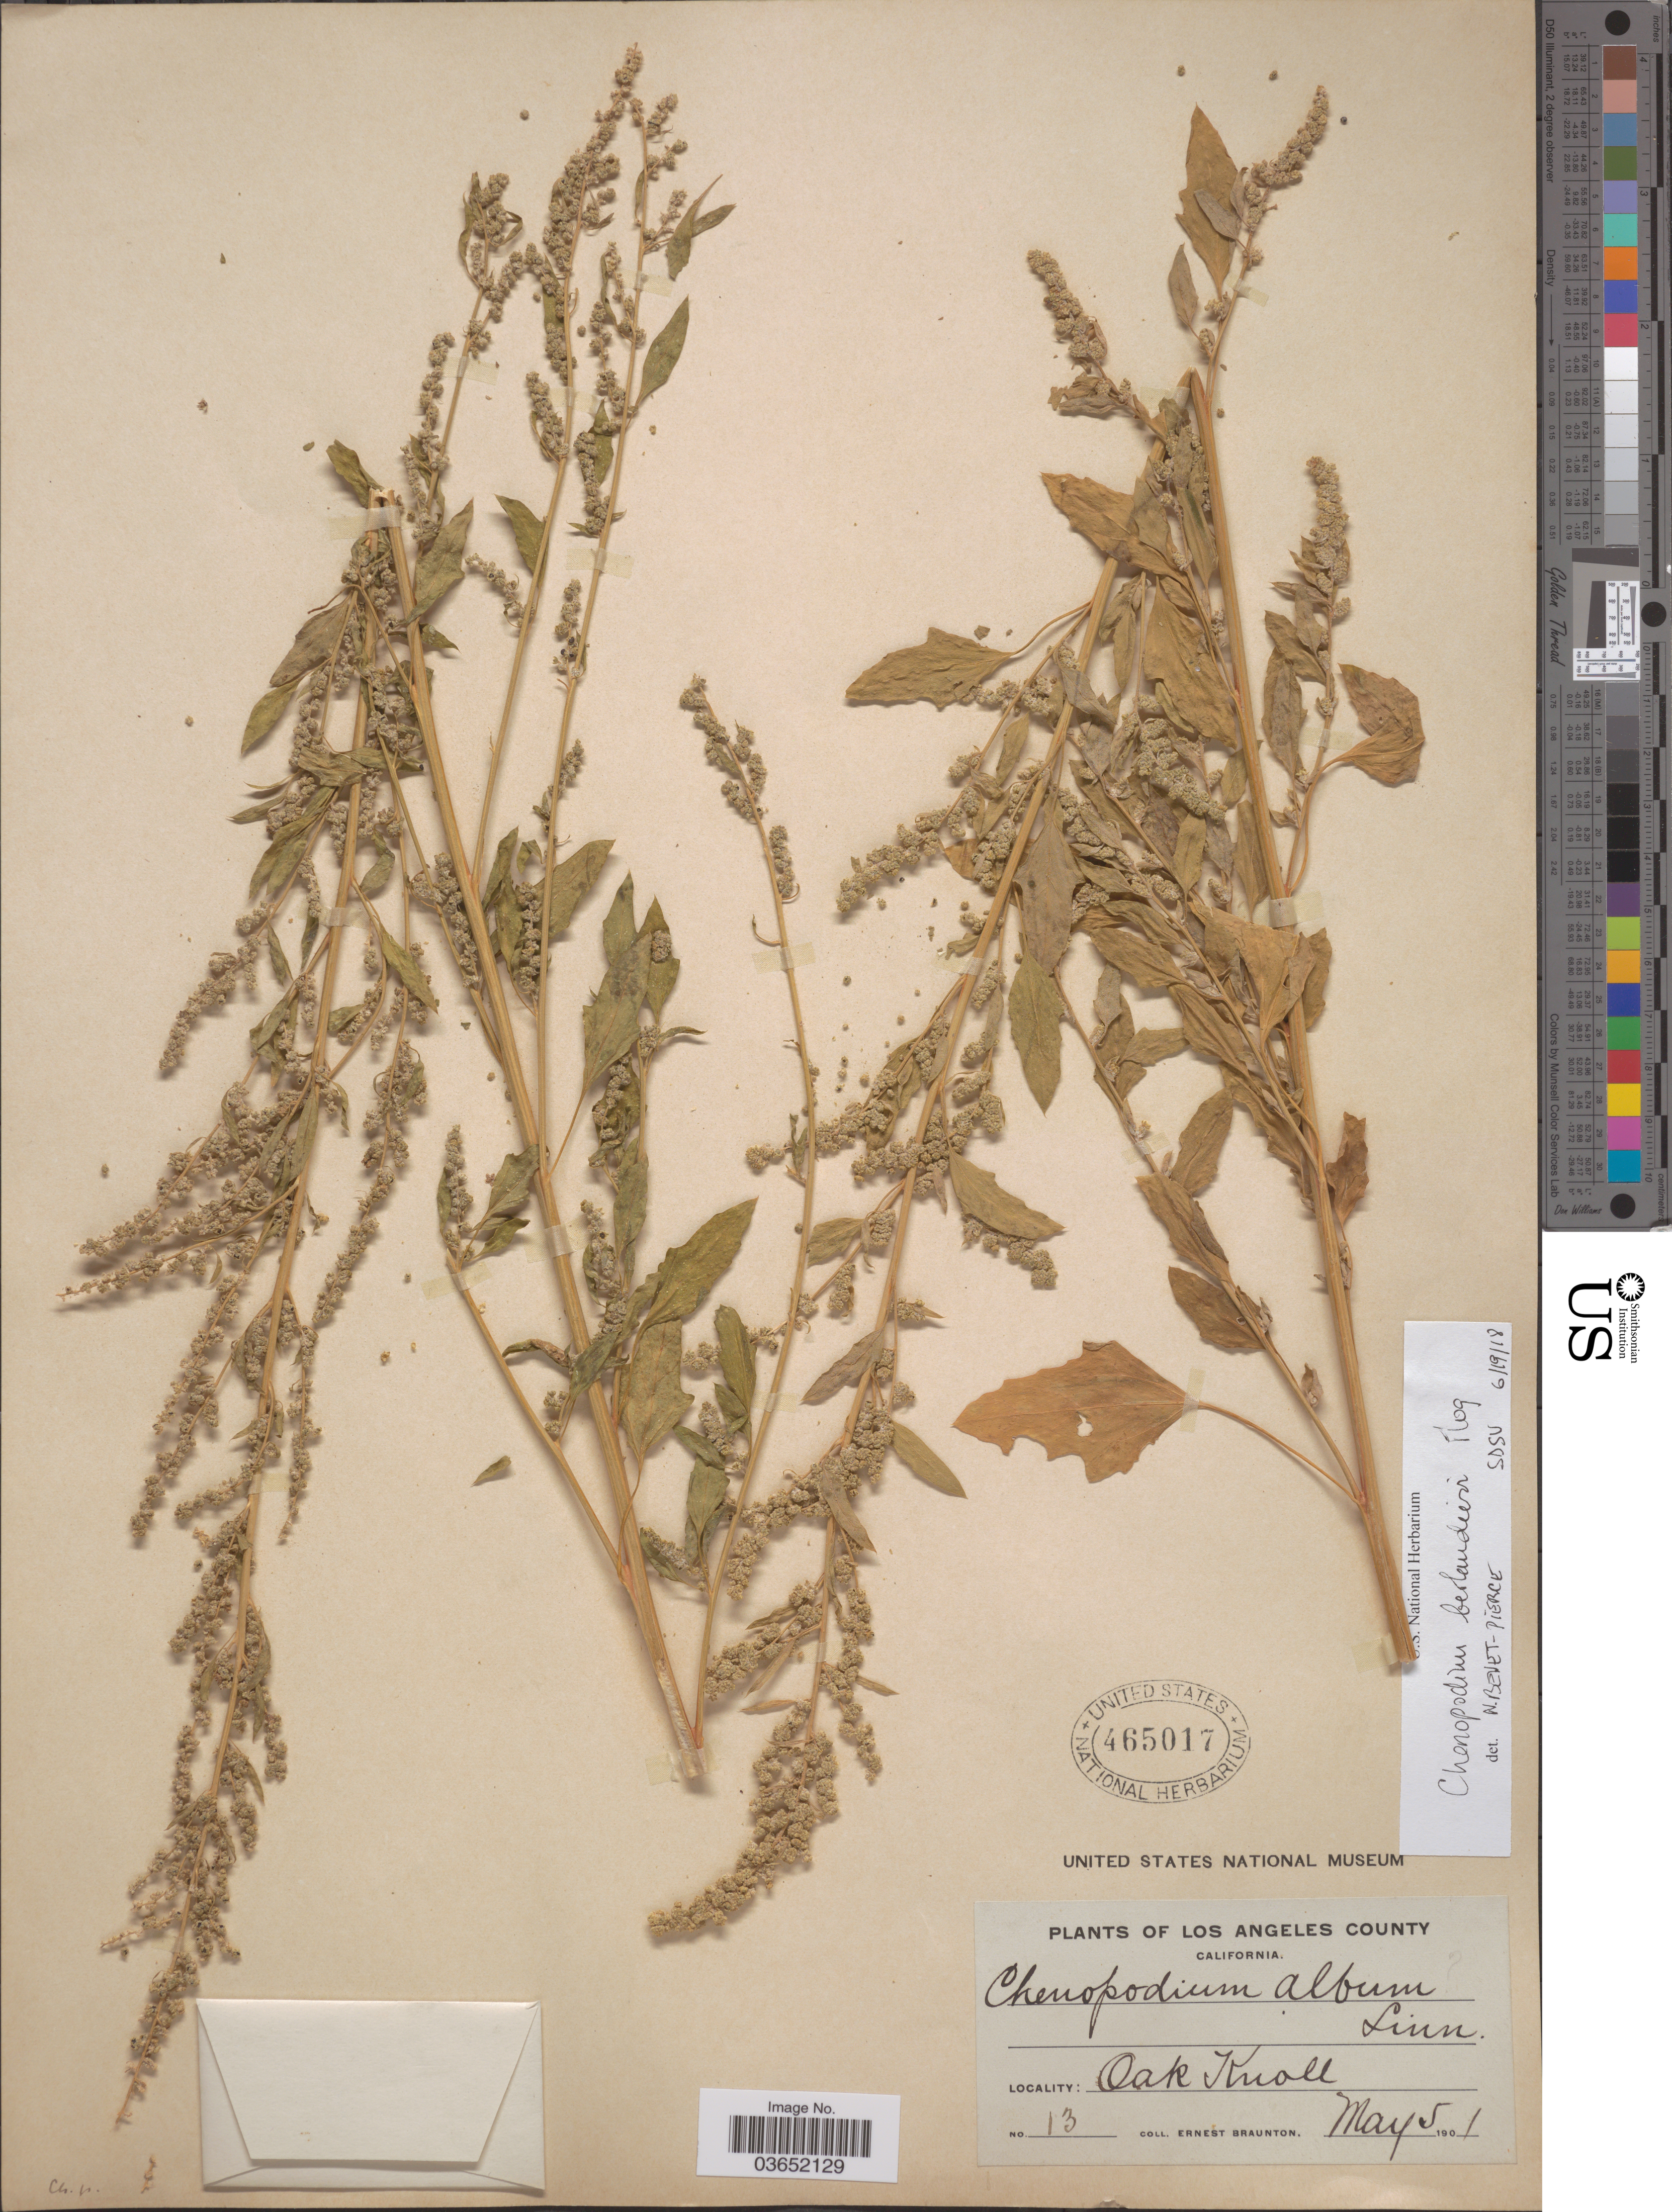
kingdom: Plantae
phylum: Tracheophyta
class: Magnoliopsida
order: Caryophyllales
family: Amaranthaceae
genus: Chenopodium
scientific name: Chenopodium album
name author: L.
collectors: E. Braunton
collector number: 13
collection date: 1901-05-05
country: United States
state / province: California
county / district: Los Angeles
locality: Los Angeles County. Oak Knoll.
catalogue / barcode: US 465017